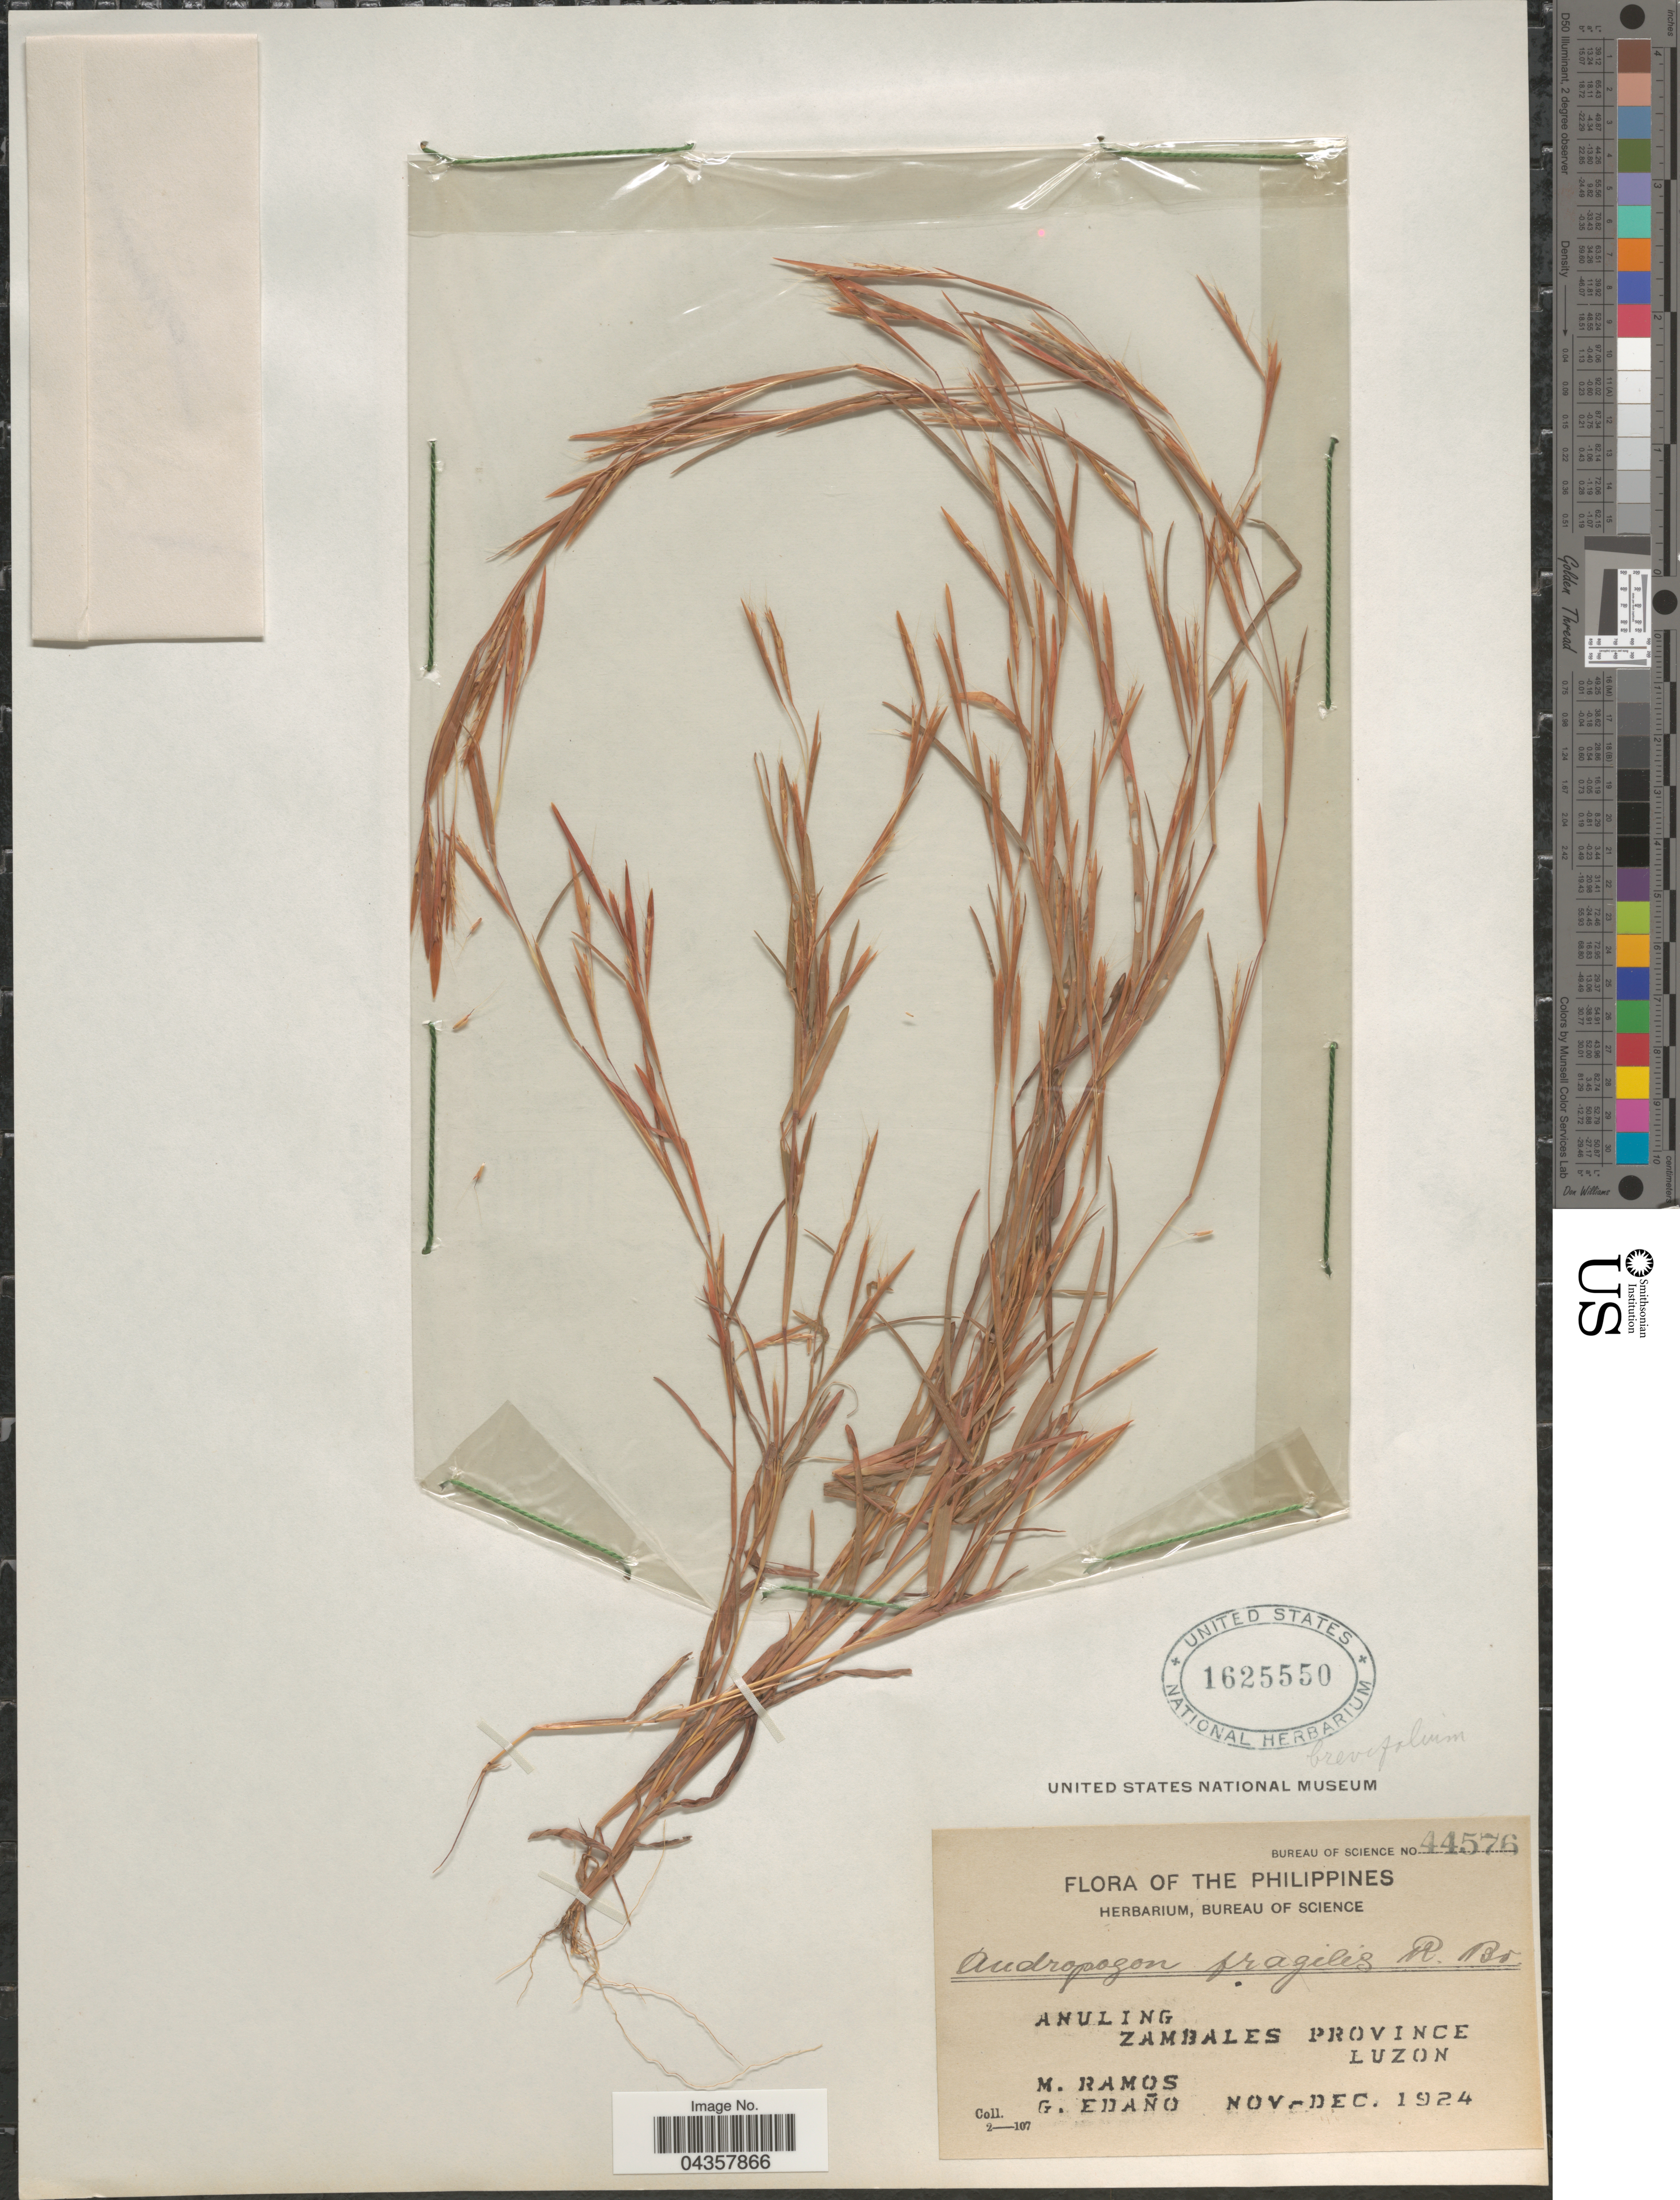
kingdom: Plantae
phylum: Tracheophyta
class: Liliopsida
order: Poales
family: Poaceae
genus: Schizachyrium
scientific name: Schizachyrium sp.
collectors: M. Ramos & G. Edaño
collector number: Bureau of Science 44576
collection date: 1924-11/1924-12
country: Philippines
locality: Anuling. Zambales Province. Luzon.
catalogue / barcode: US 1625550